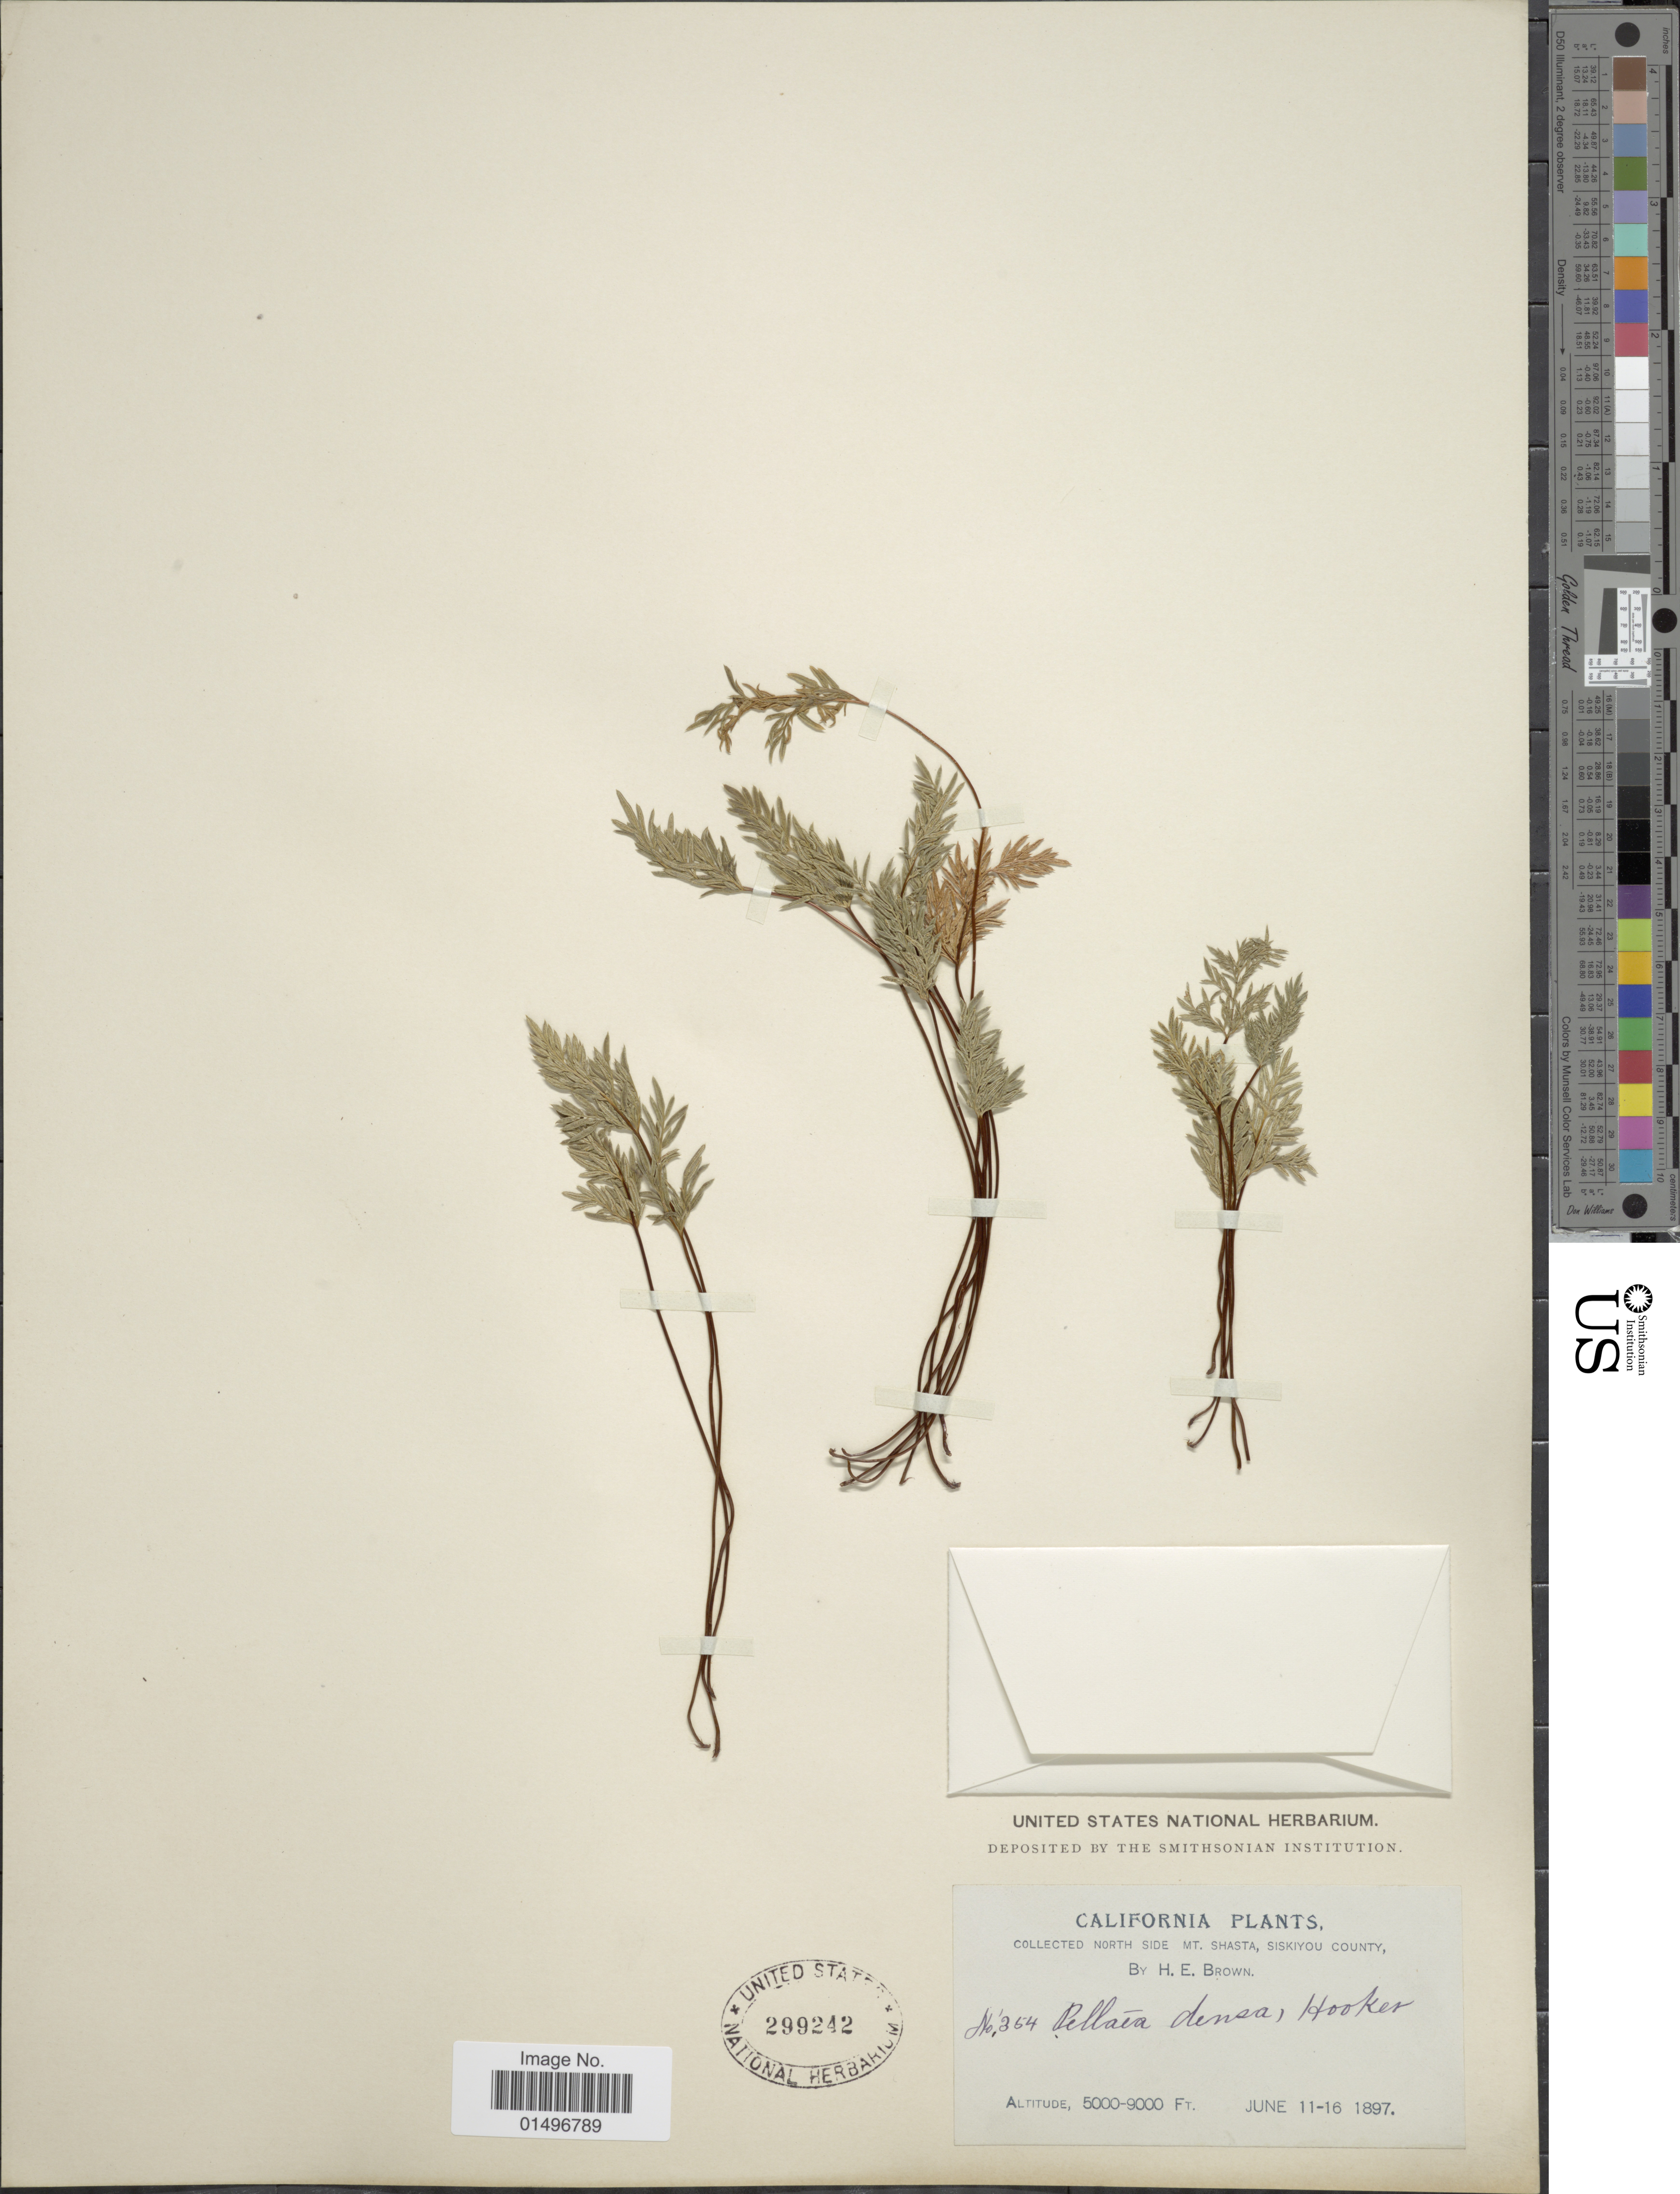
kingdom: Plantae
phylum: Tracheophyta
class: Polypodiopsida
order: Polypodiales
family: Pteridaceae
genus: Aspidotis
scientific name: Aspidotis densa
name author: (Brack.) Lellinger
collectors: H. E. Brown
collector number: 354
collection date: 1897-06-11/1897-06-16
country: United States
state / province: California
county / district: Siskiyou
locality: California, North Side Mt. Shasta, Siskiyou County.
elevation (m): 1524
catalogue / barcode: US 299242